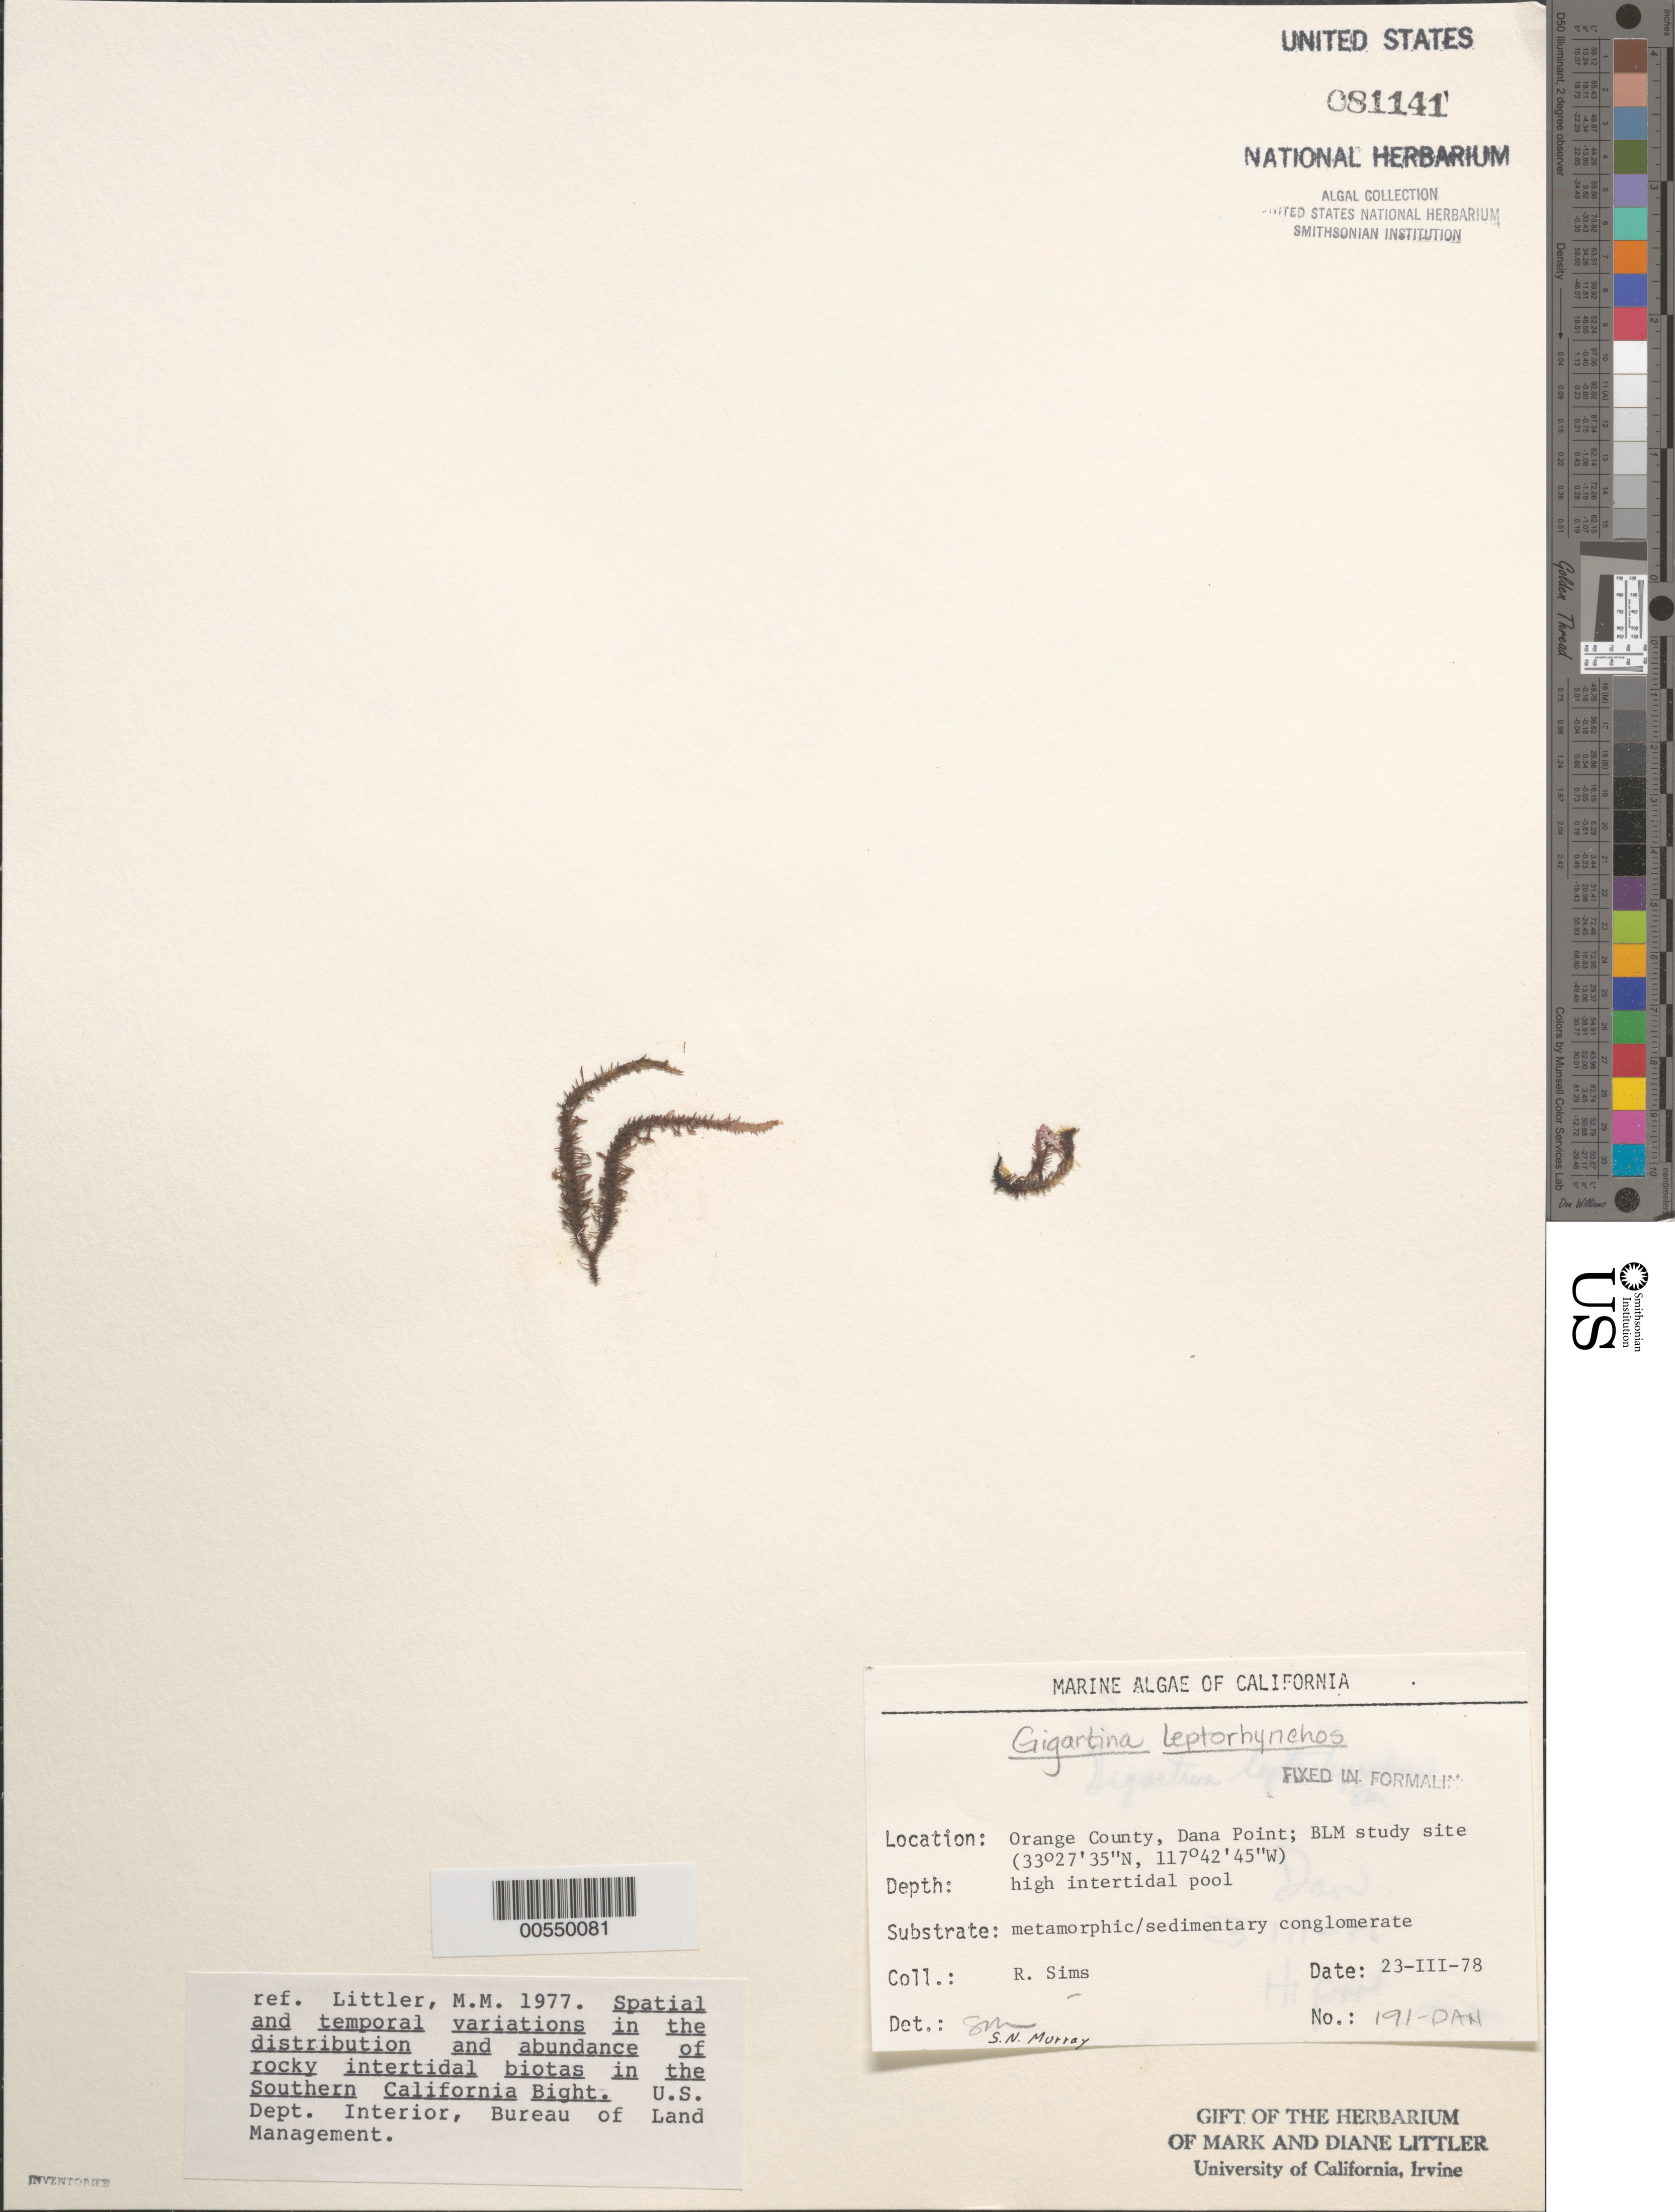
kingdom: Plantae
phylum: Rhodophyta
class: Florideophyceae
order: Gigartinales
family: Gigartinaceae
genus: Mazzaella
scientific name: Mazzaella leptorhynchos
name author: (J. Agardh) Leister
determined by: Algae name updating Project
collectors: R. H. Sims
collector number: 191-DAN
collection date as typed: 23 Mar 1978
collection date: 1978-03-23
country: United States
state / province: California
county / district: Orange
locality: Dana Point, 1 km north of marina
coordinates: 33 27'35"N, 117 42'45"W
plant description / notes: BLM-SOCALBIGHT Rocky Intertidal Survey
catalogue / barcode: US 81141